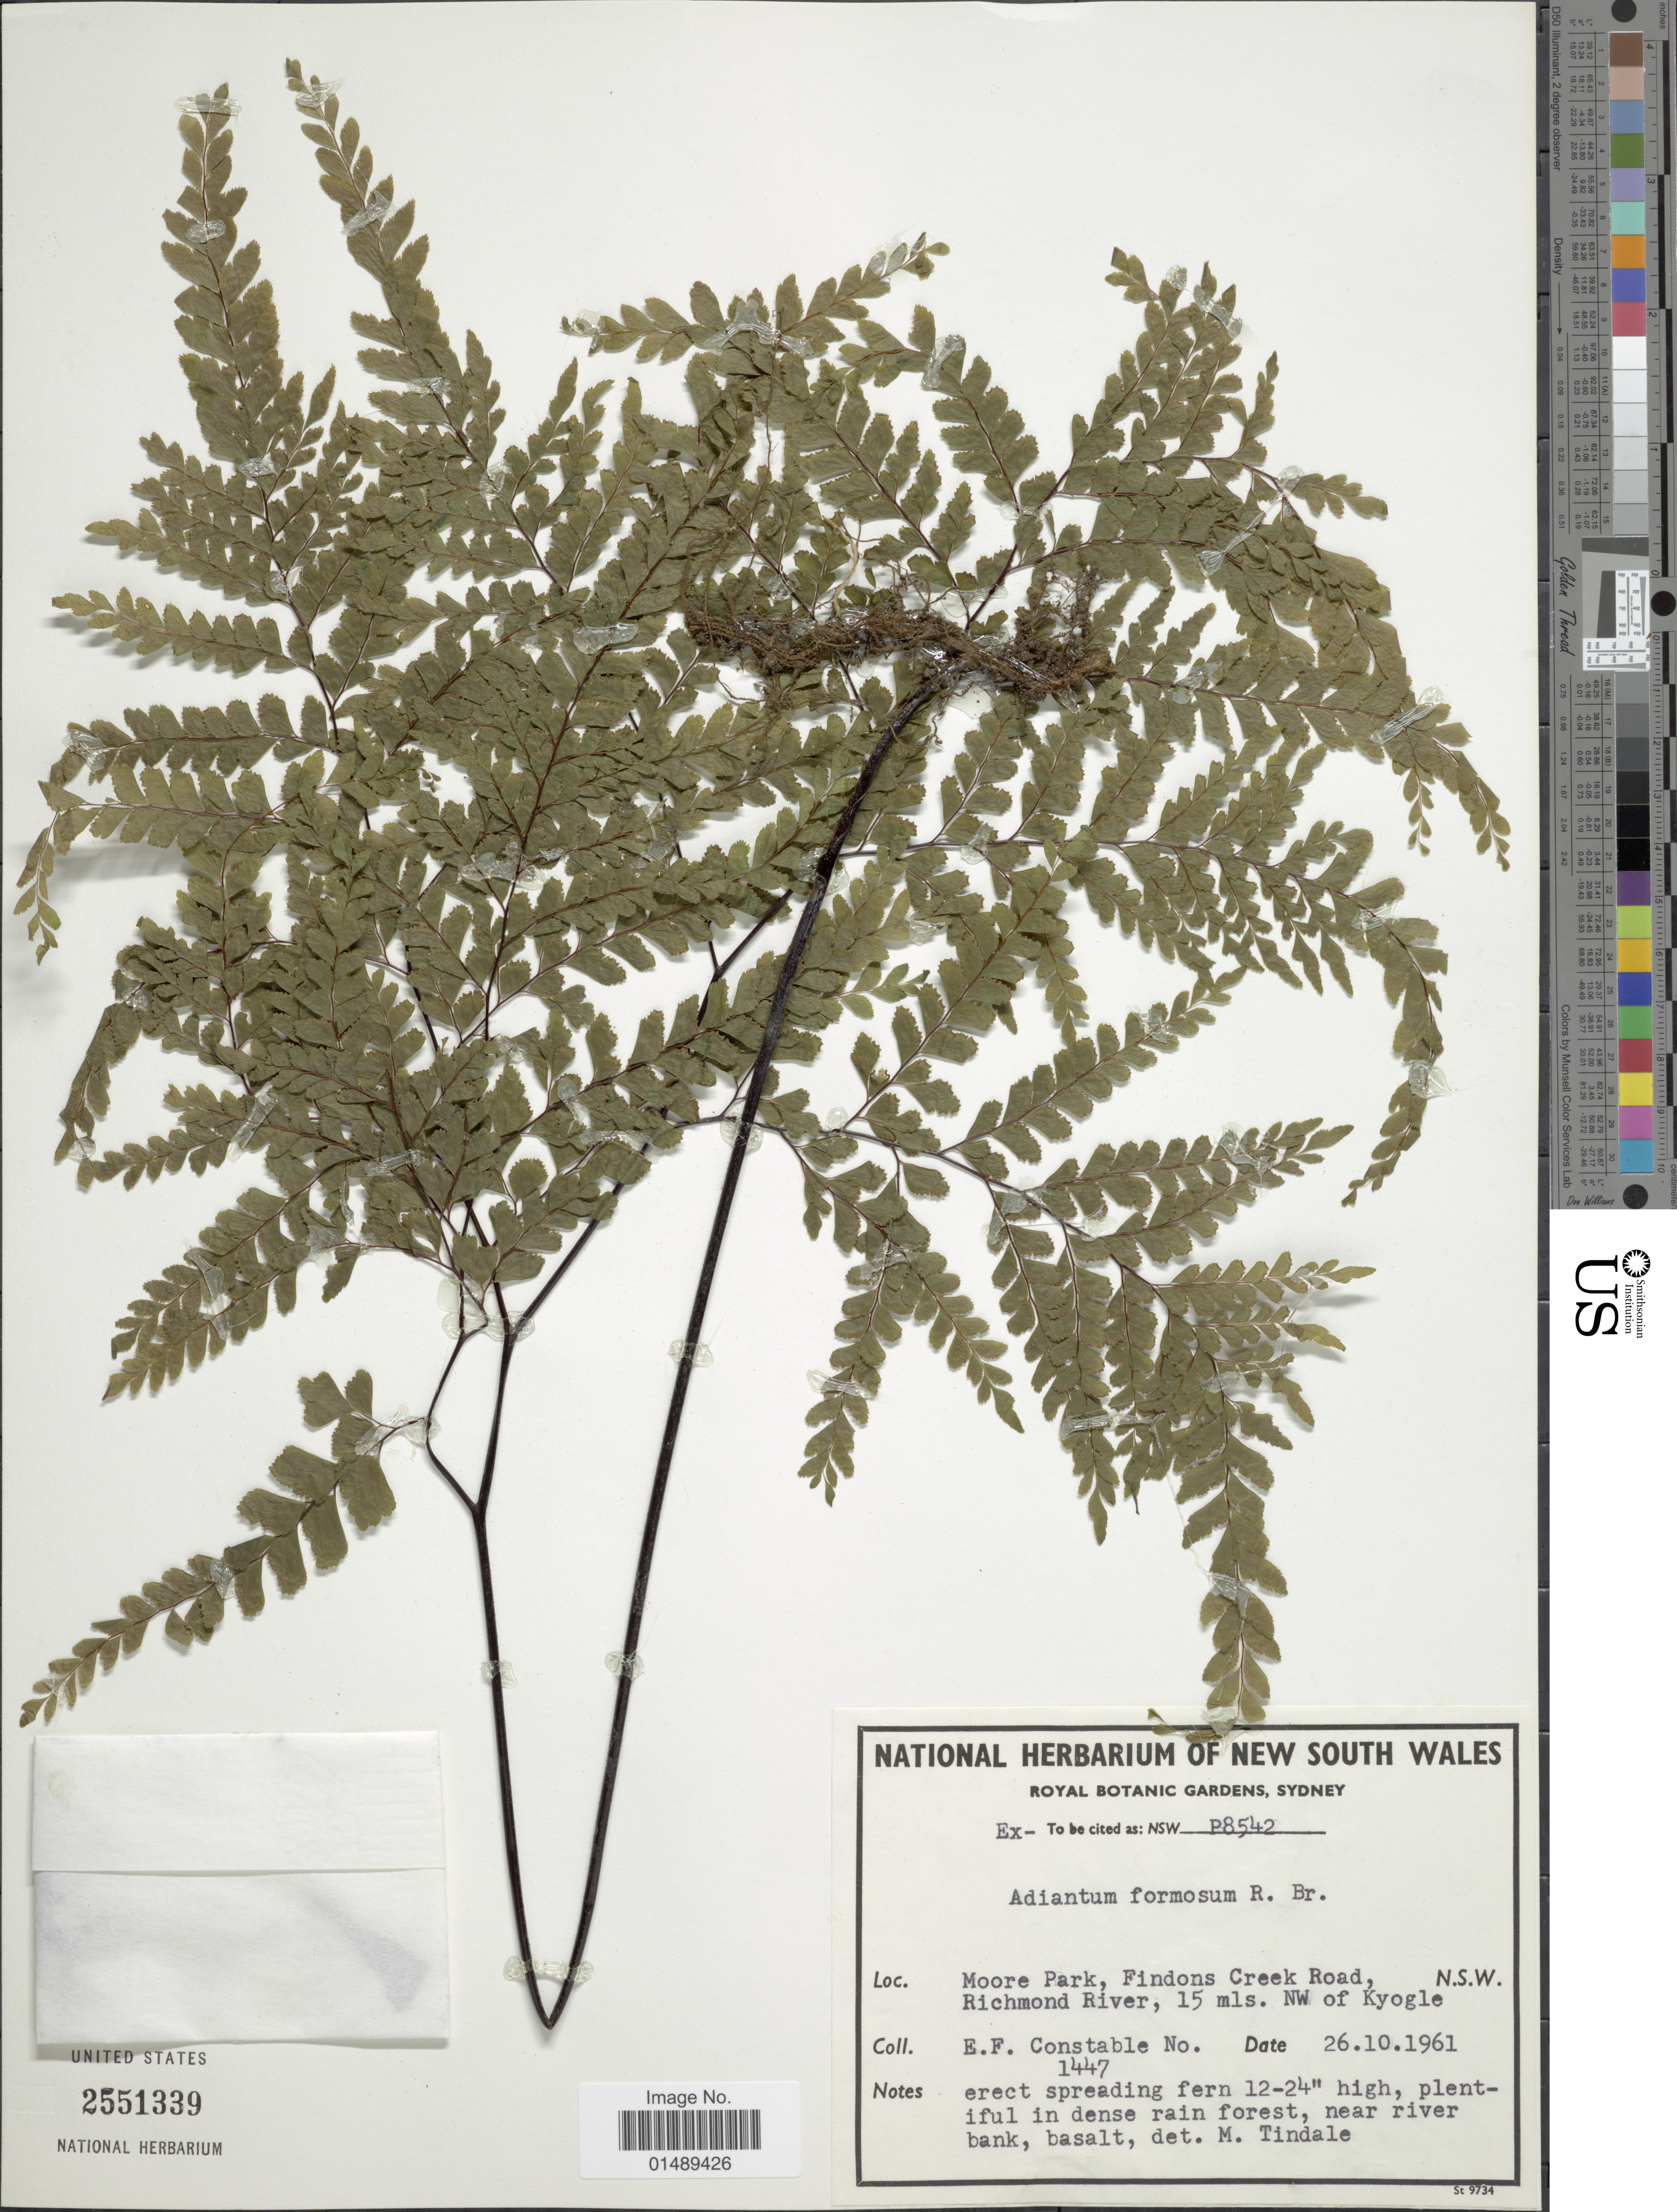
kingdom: Plantae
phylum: Tracheophyta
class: Polypodiopsida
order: Polypodiales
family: Pteridaceae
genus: Adiantum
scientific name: Adiantum formosum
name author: R. Br.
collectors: E. F. Constable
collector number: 1447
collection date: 1961-10-26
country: Australia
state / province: New South Wales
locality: Moore Park, Findons Creek Road, Richmond River, 15 mls. NW of Kyogle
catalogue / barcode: US 2551339